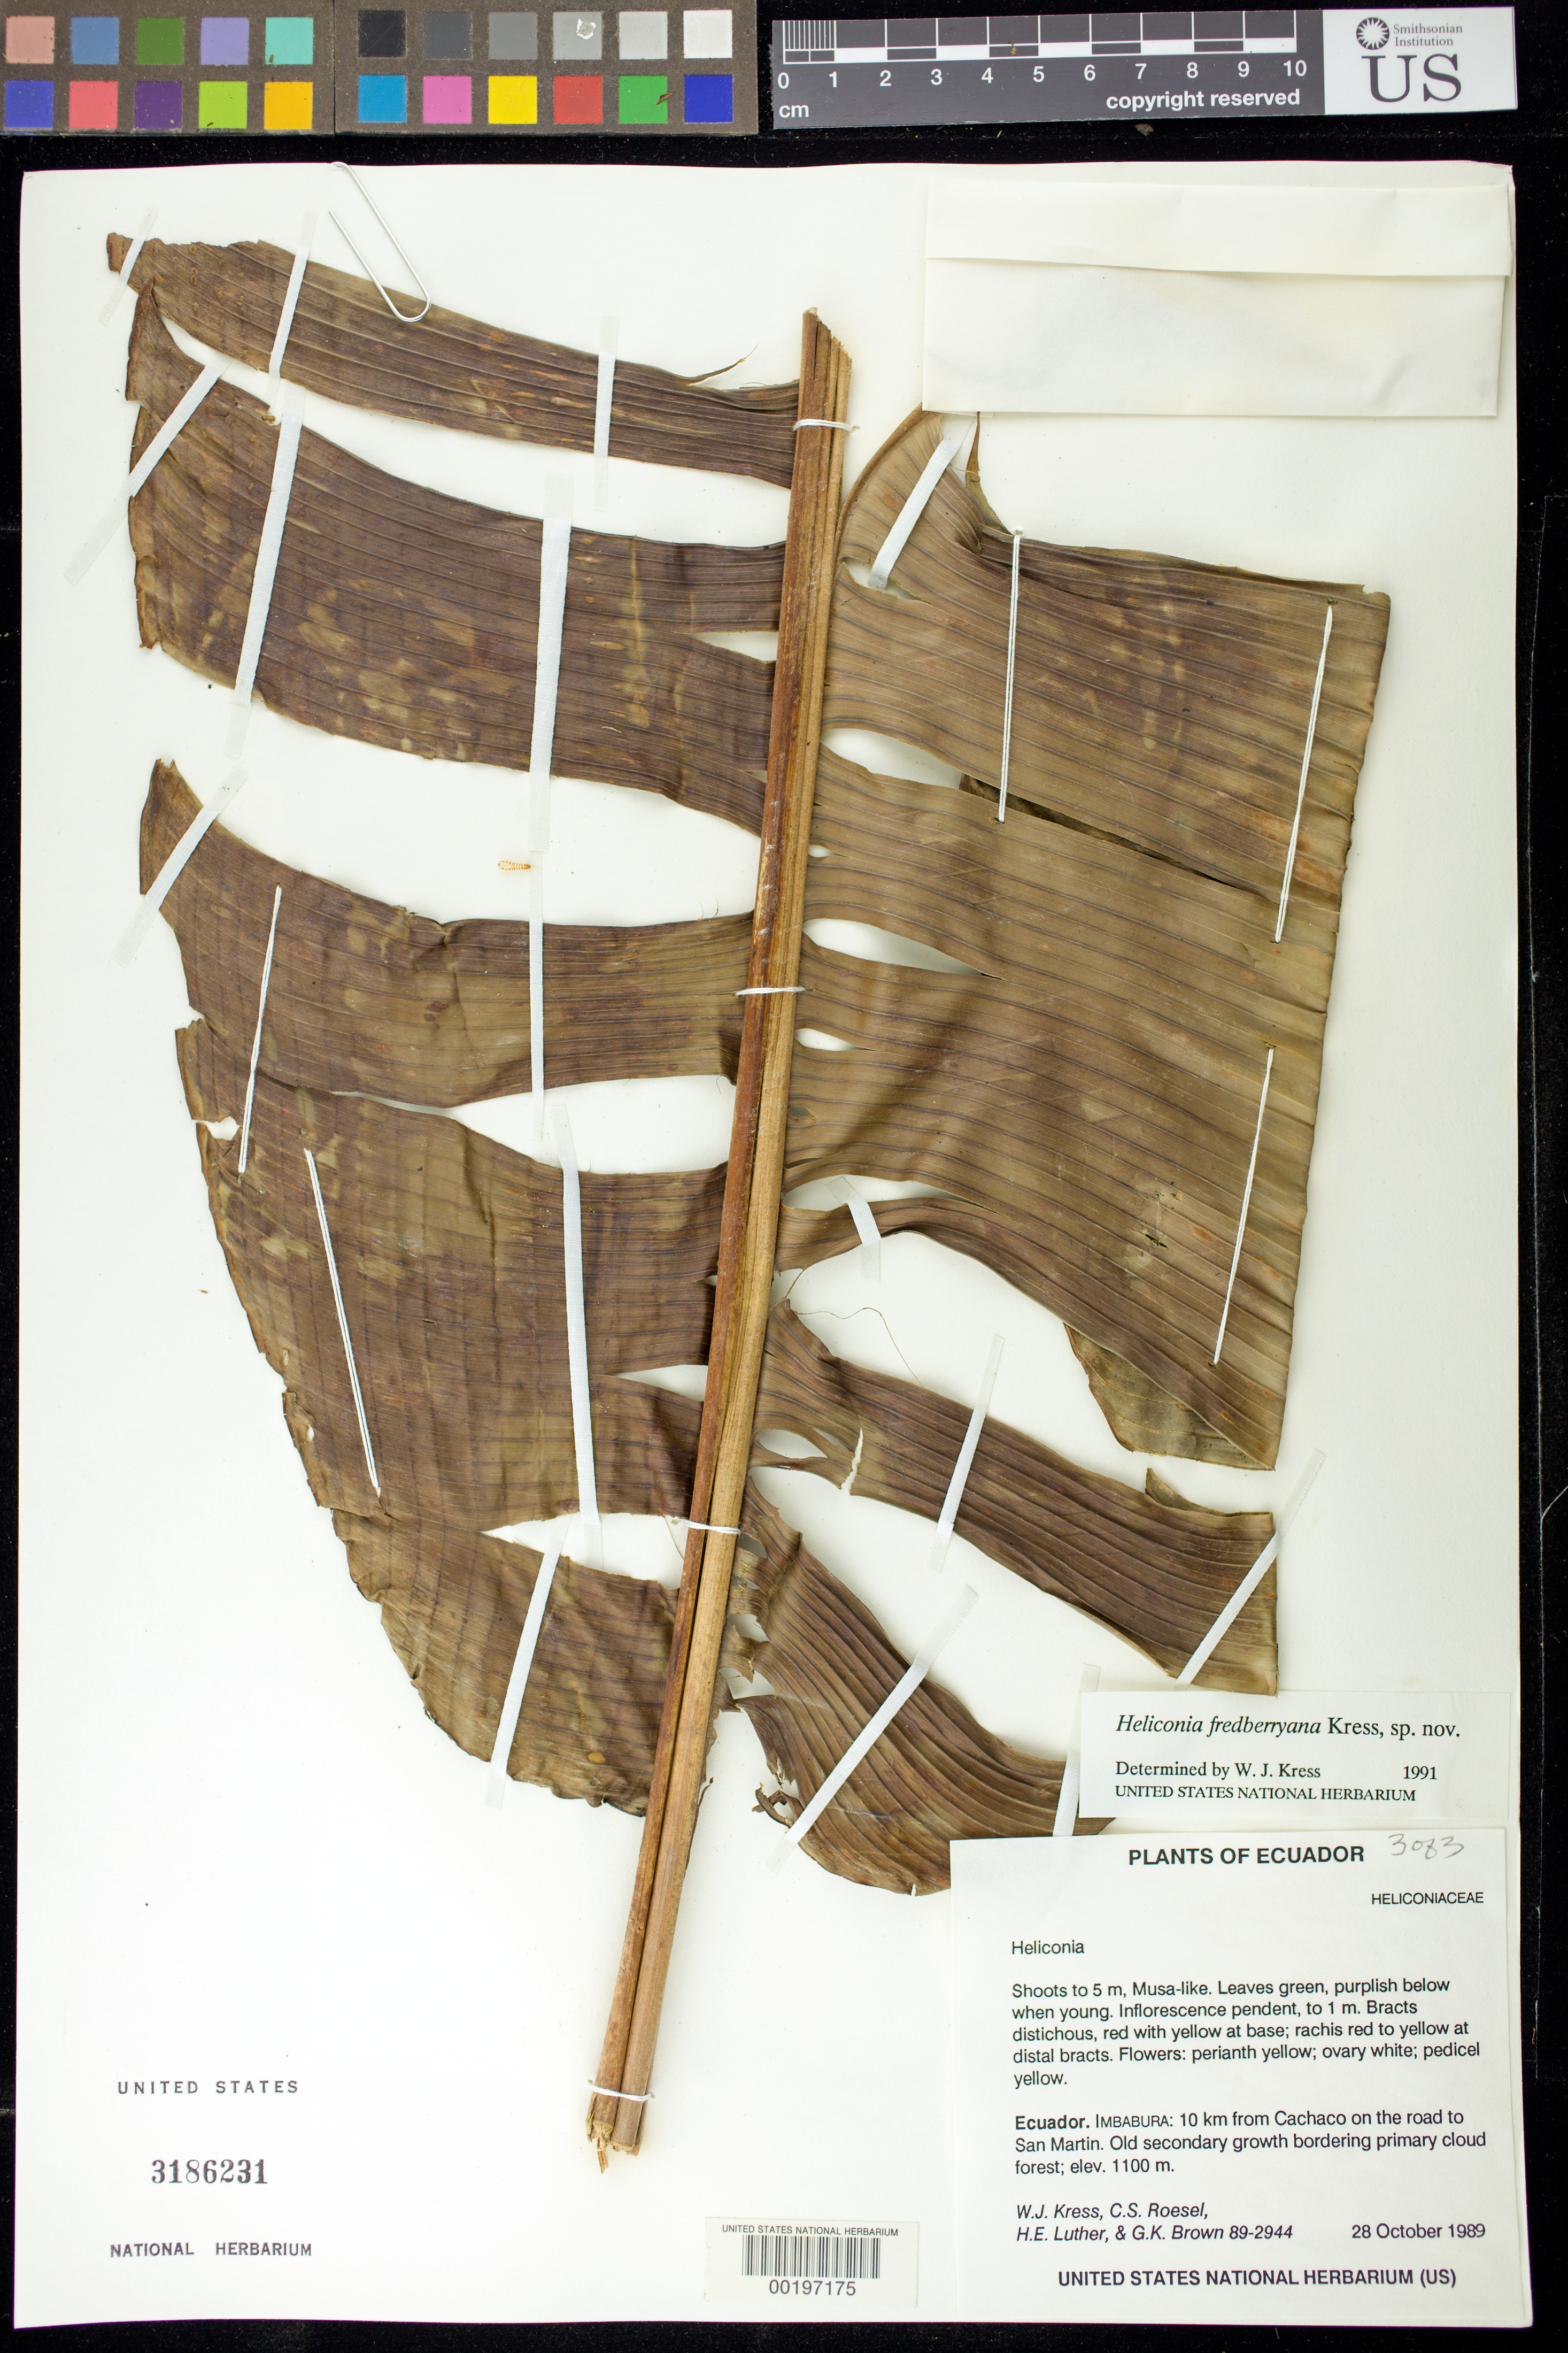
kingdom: Plantae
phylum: Tracheophyta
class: Liliopsida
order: Zingiberales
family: Heliconiaceae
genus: Heliconia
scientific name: Heliconia fredberryana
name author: W.J. Kress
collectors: W. J. Kress, C. S. Roesel, Harry E. Luther & G. K. Brown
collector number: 89-2944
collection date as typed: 28 Oct 1989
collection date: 1989-10-28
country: Ecuador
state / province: Imbabura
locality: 10 km from Cachaco on the road to San Martin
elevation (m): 1100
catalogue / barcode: US 3186231